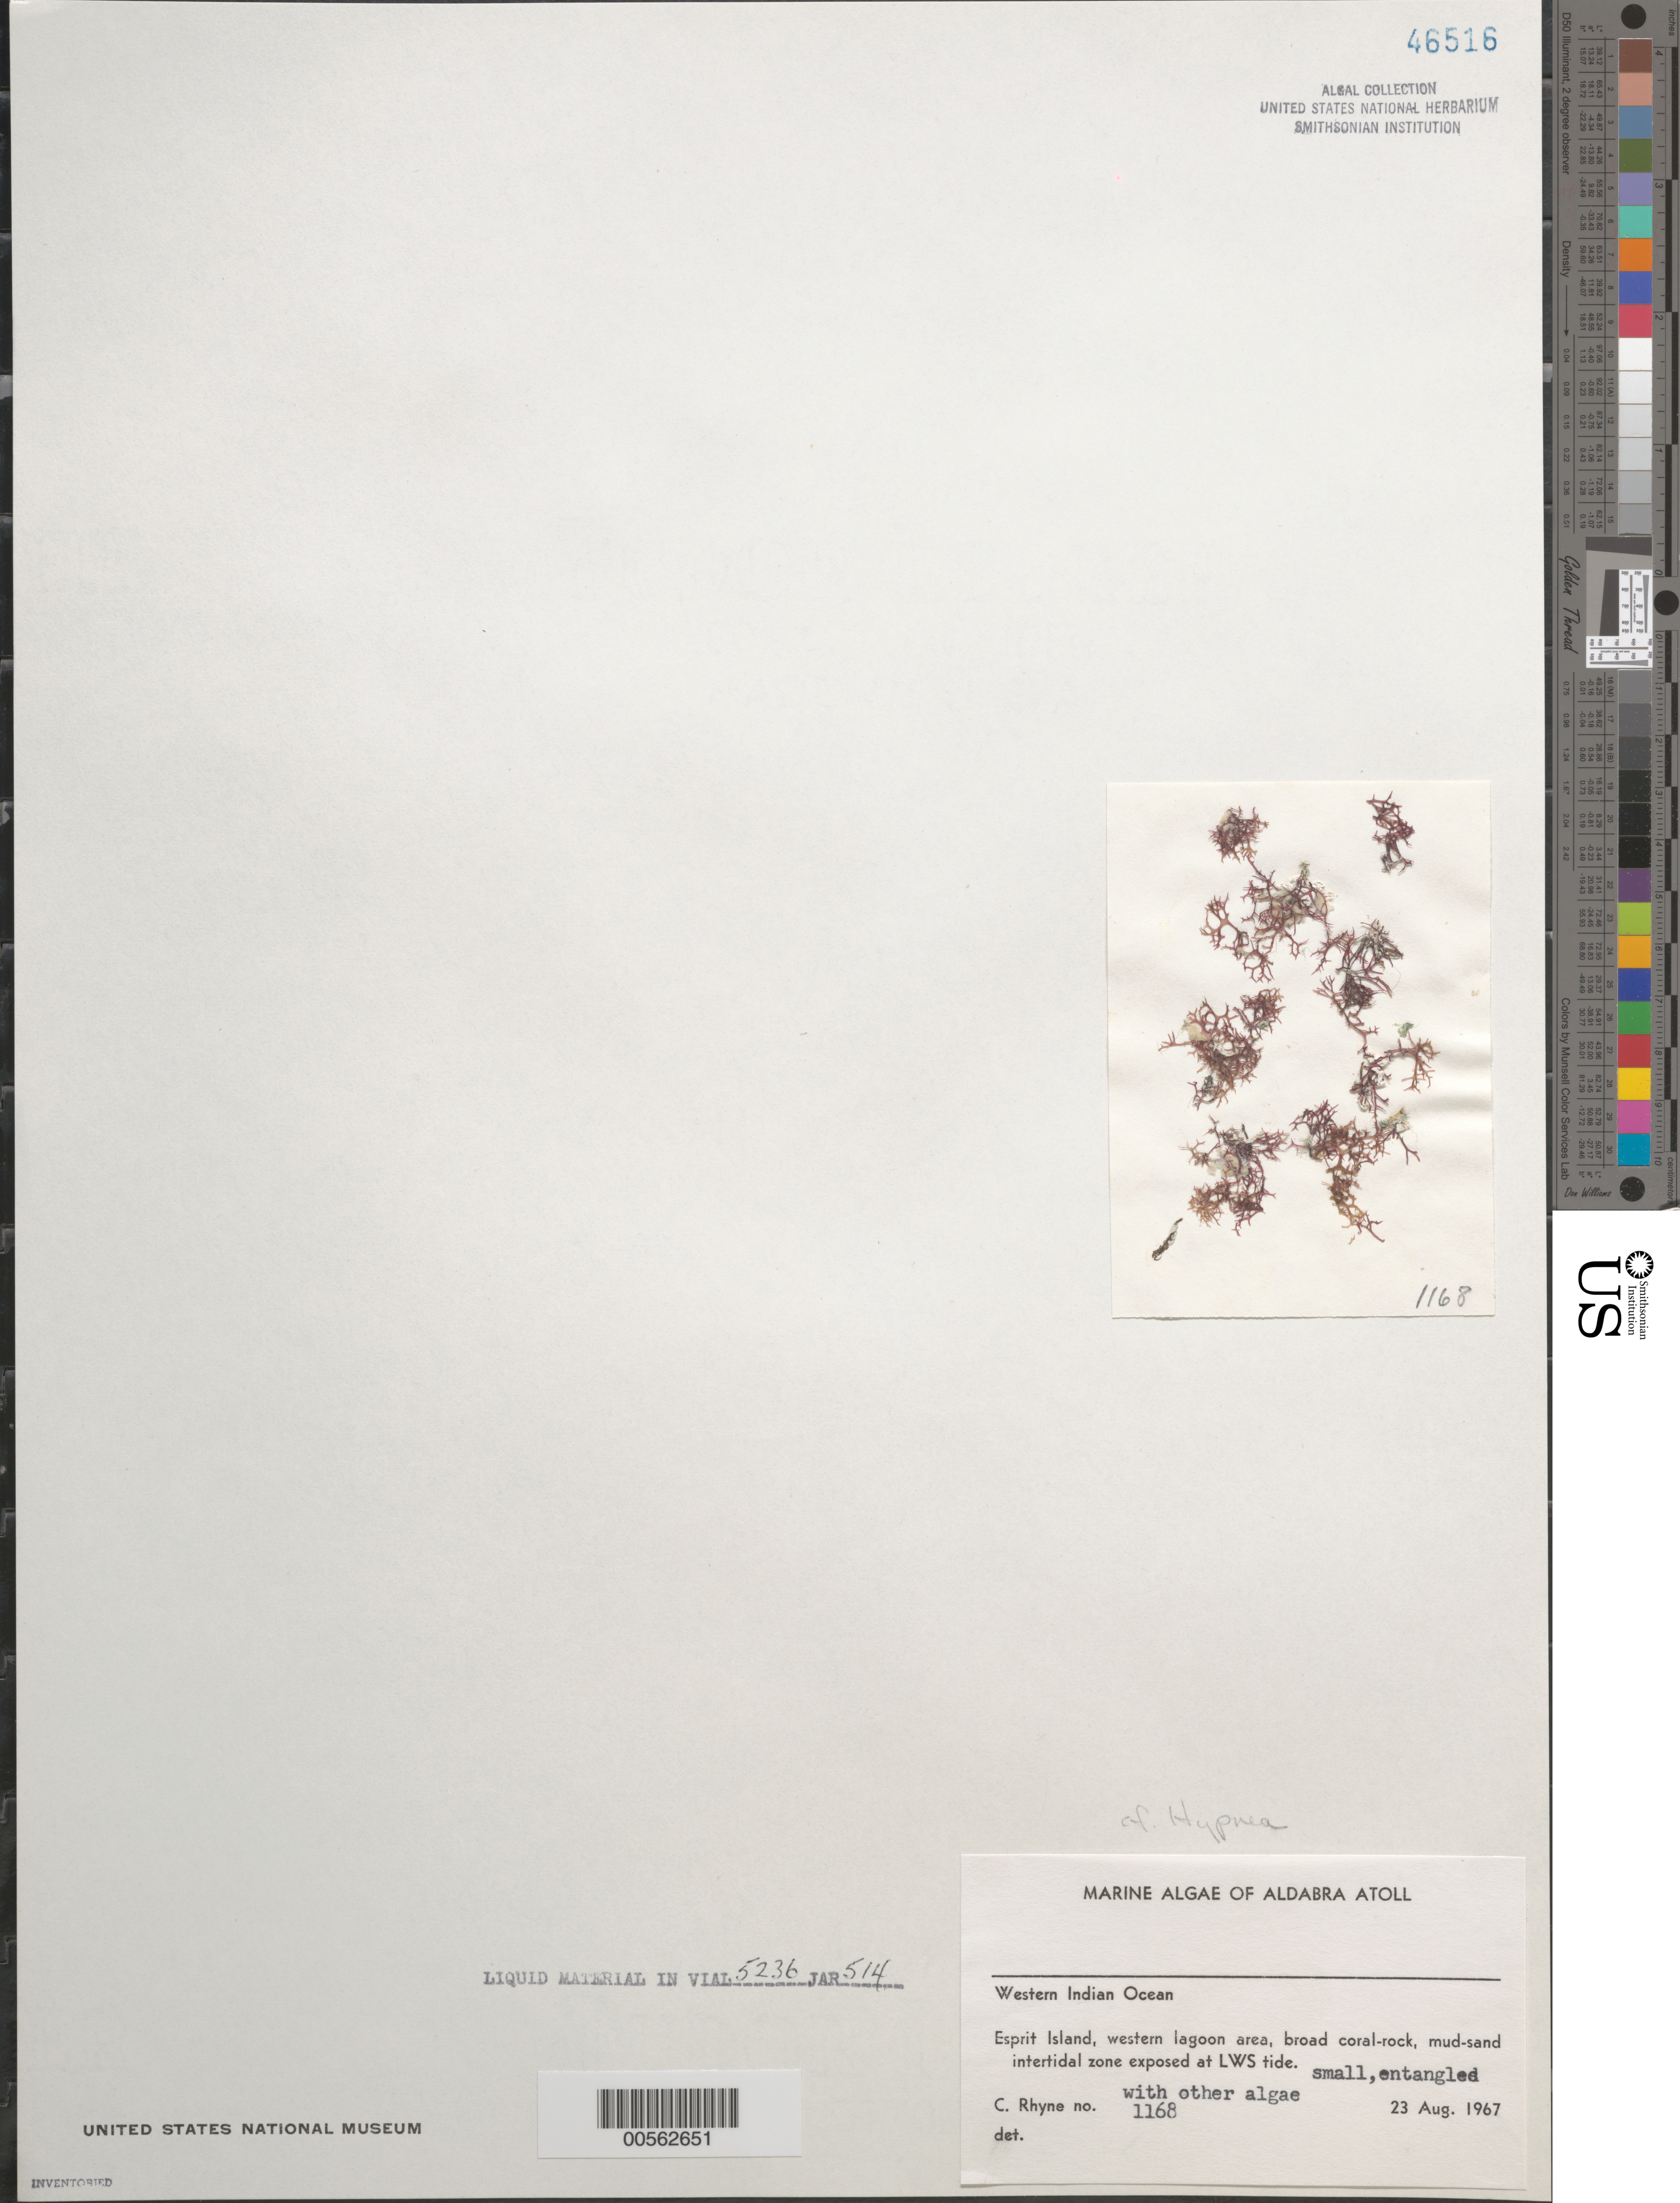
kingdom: Plantae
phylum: Rhodophyta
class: Florideophyceae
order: Gigartinales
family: Cystocloniaceae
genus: Hypnea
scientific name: Hypnea sp.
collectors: C. Rhyne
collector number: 1168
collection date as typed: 23 Aug 1967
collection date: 1967-08-23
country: Seychelles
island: Aldabra Atoll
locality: Ile Esprit, Western lagoon area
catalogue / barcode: US 46516